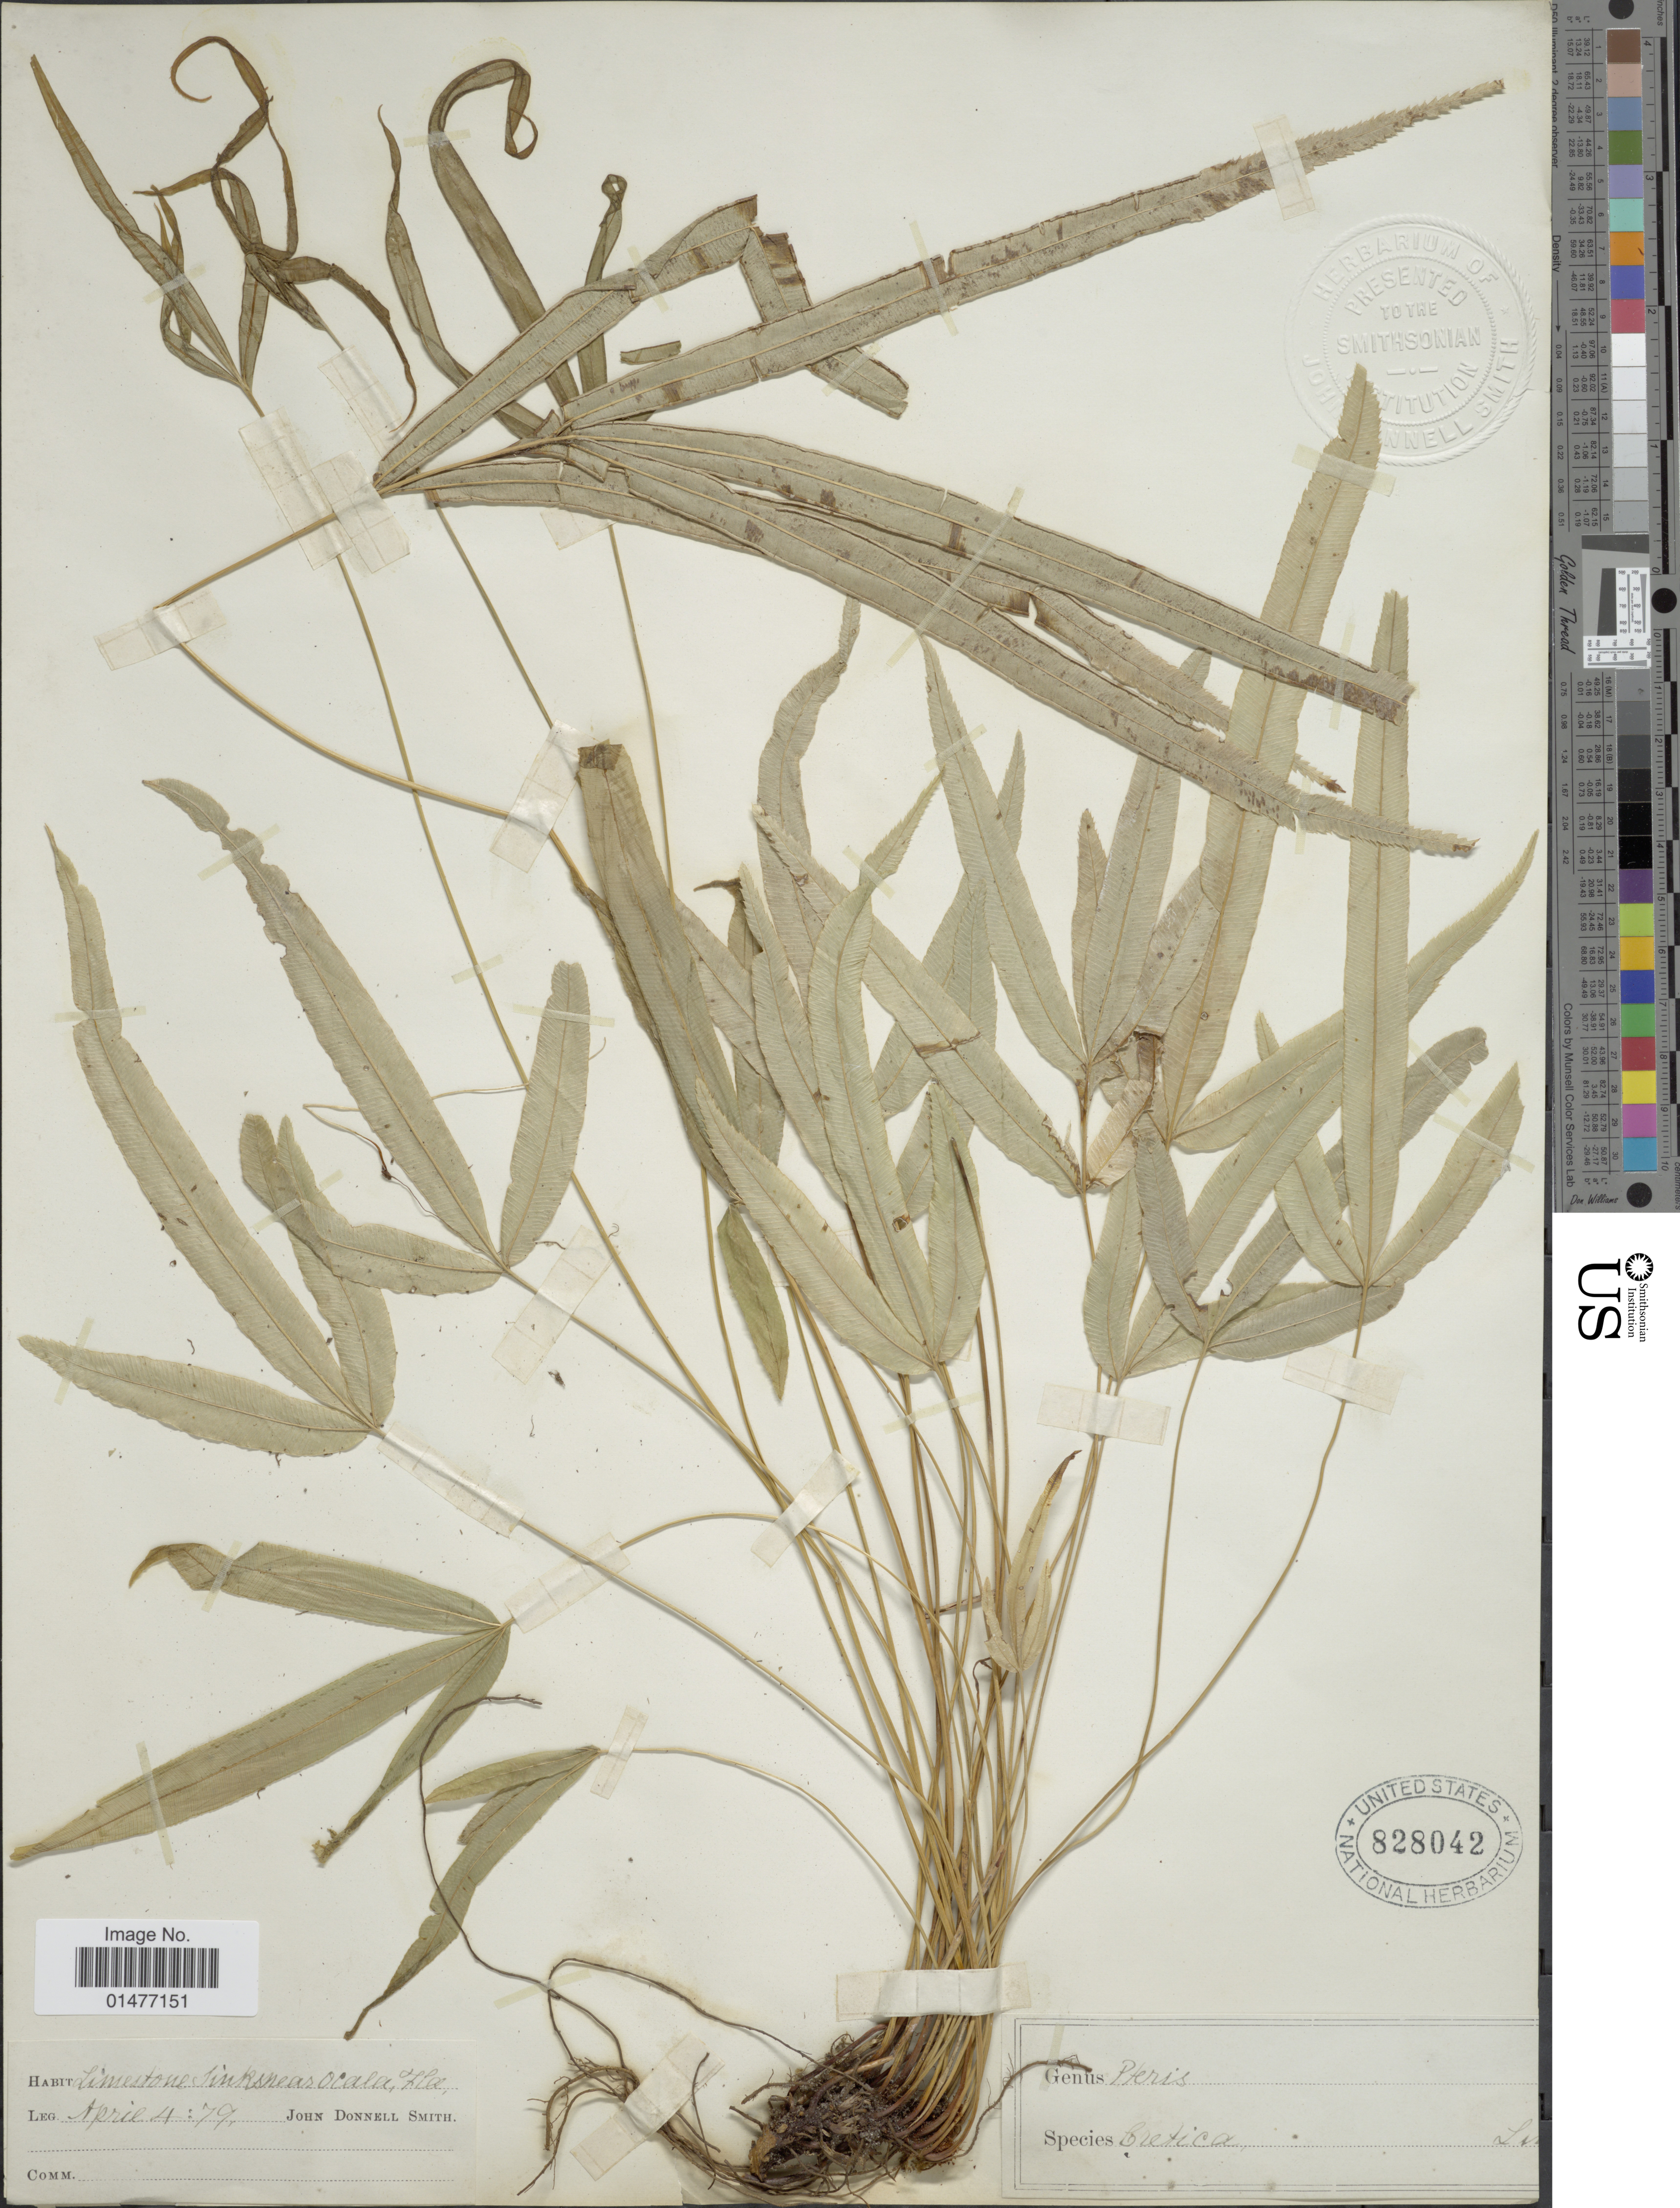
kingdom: Plantae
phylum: Tracheophyta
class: Polypodiopsida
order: Polypodiales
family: Pteridaceae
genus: Pteris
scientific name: Pteris cretica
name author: L.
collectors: J. Donnell Smith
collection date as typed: Transcribed d/m/y: 4/4/79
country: United States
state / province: Florida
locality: Limestone links near Ocala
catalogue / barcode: US 828042